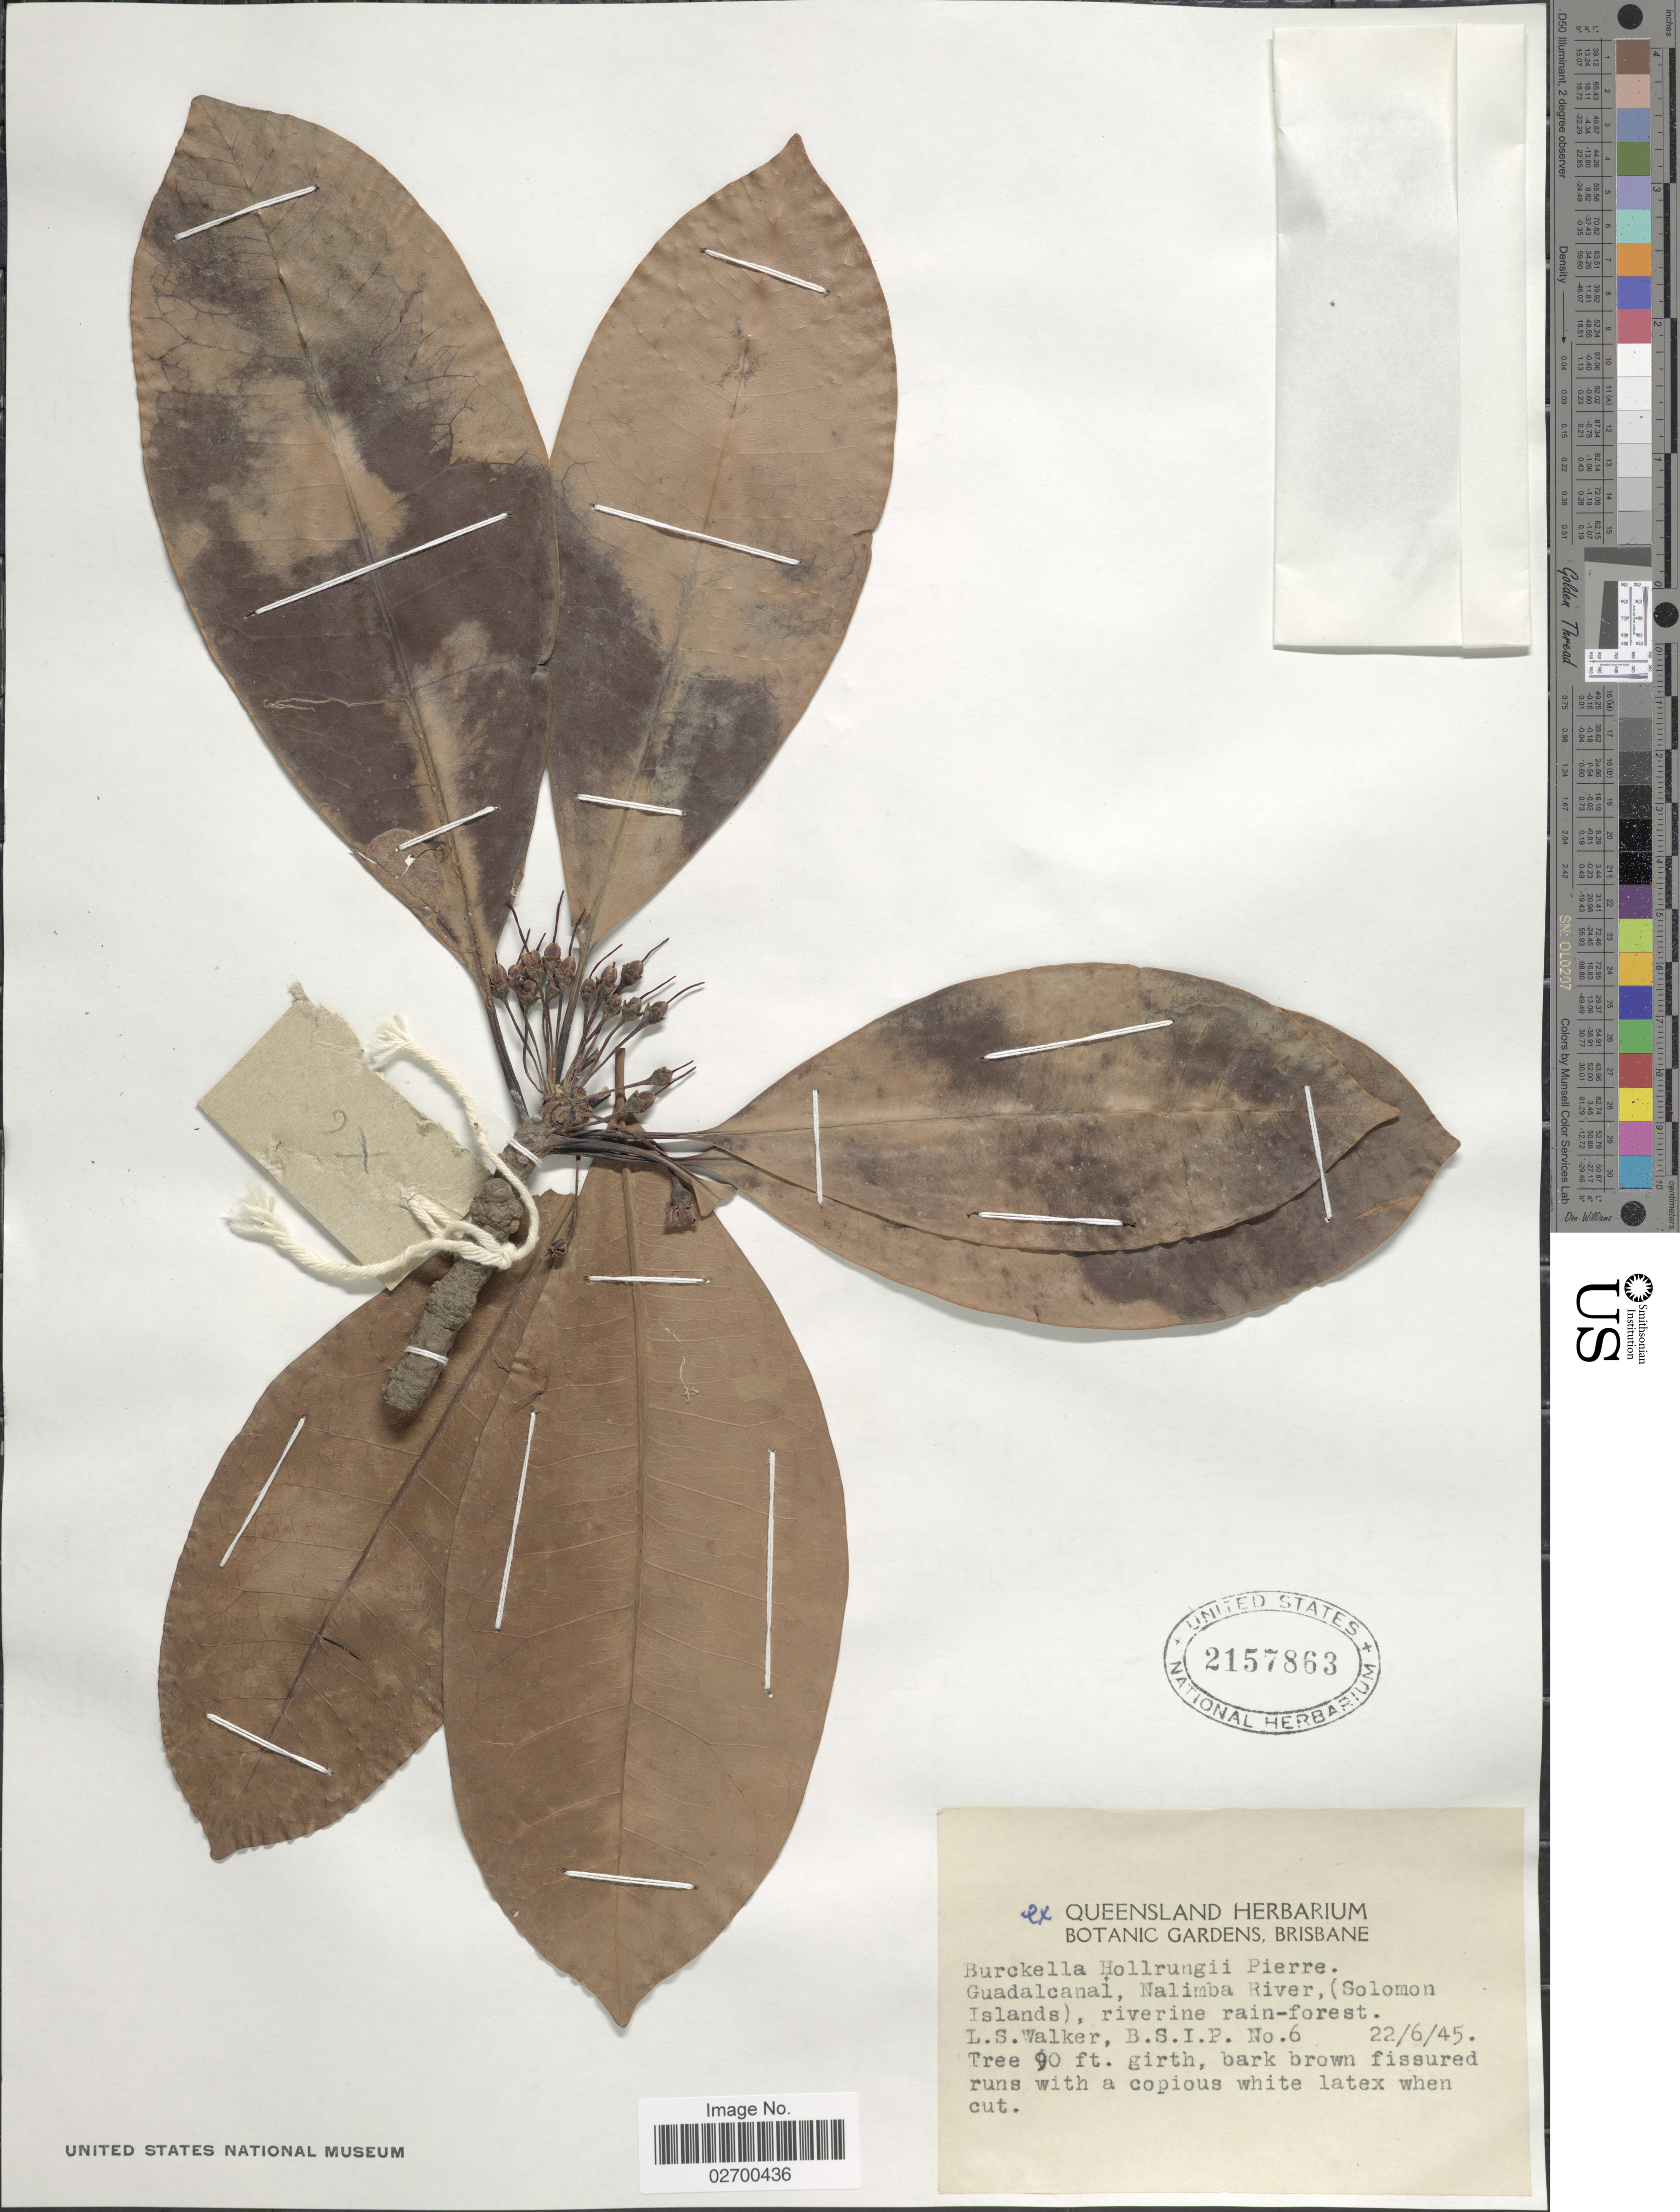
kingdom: Plantae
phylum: Tracheophyta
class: Magnoliopsida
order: Ericales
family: Sapotaceae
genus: Burckella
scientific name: Burckella obovata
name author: (G. Forst.) Pierre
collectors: L. Walker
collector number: B.S.I.P. 6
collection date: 1945-06-22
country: Solomon Islands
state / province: Solomon Islands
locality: Guadalcanal, Nalimba River, (Solomon Islands), riverine rain-forest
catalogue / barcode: US 2157863